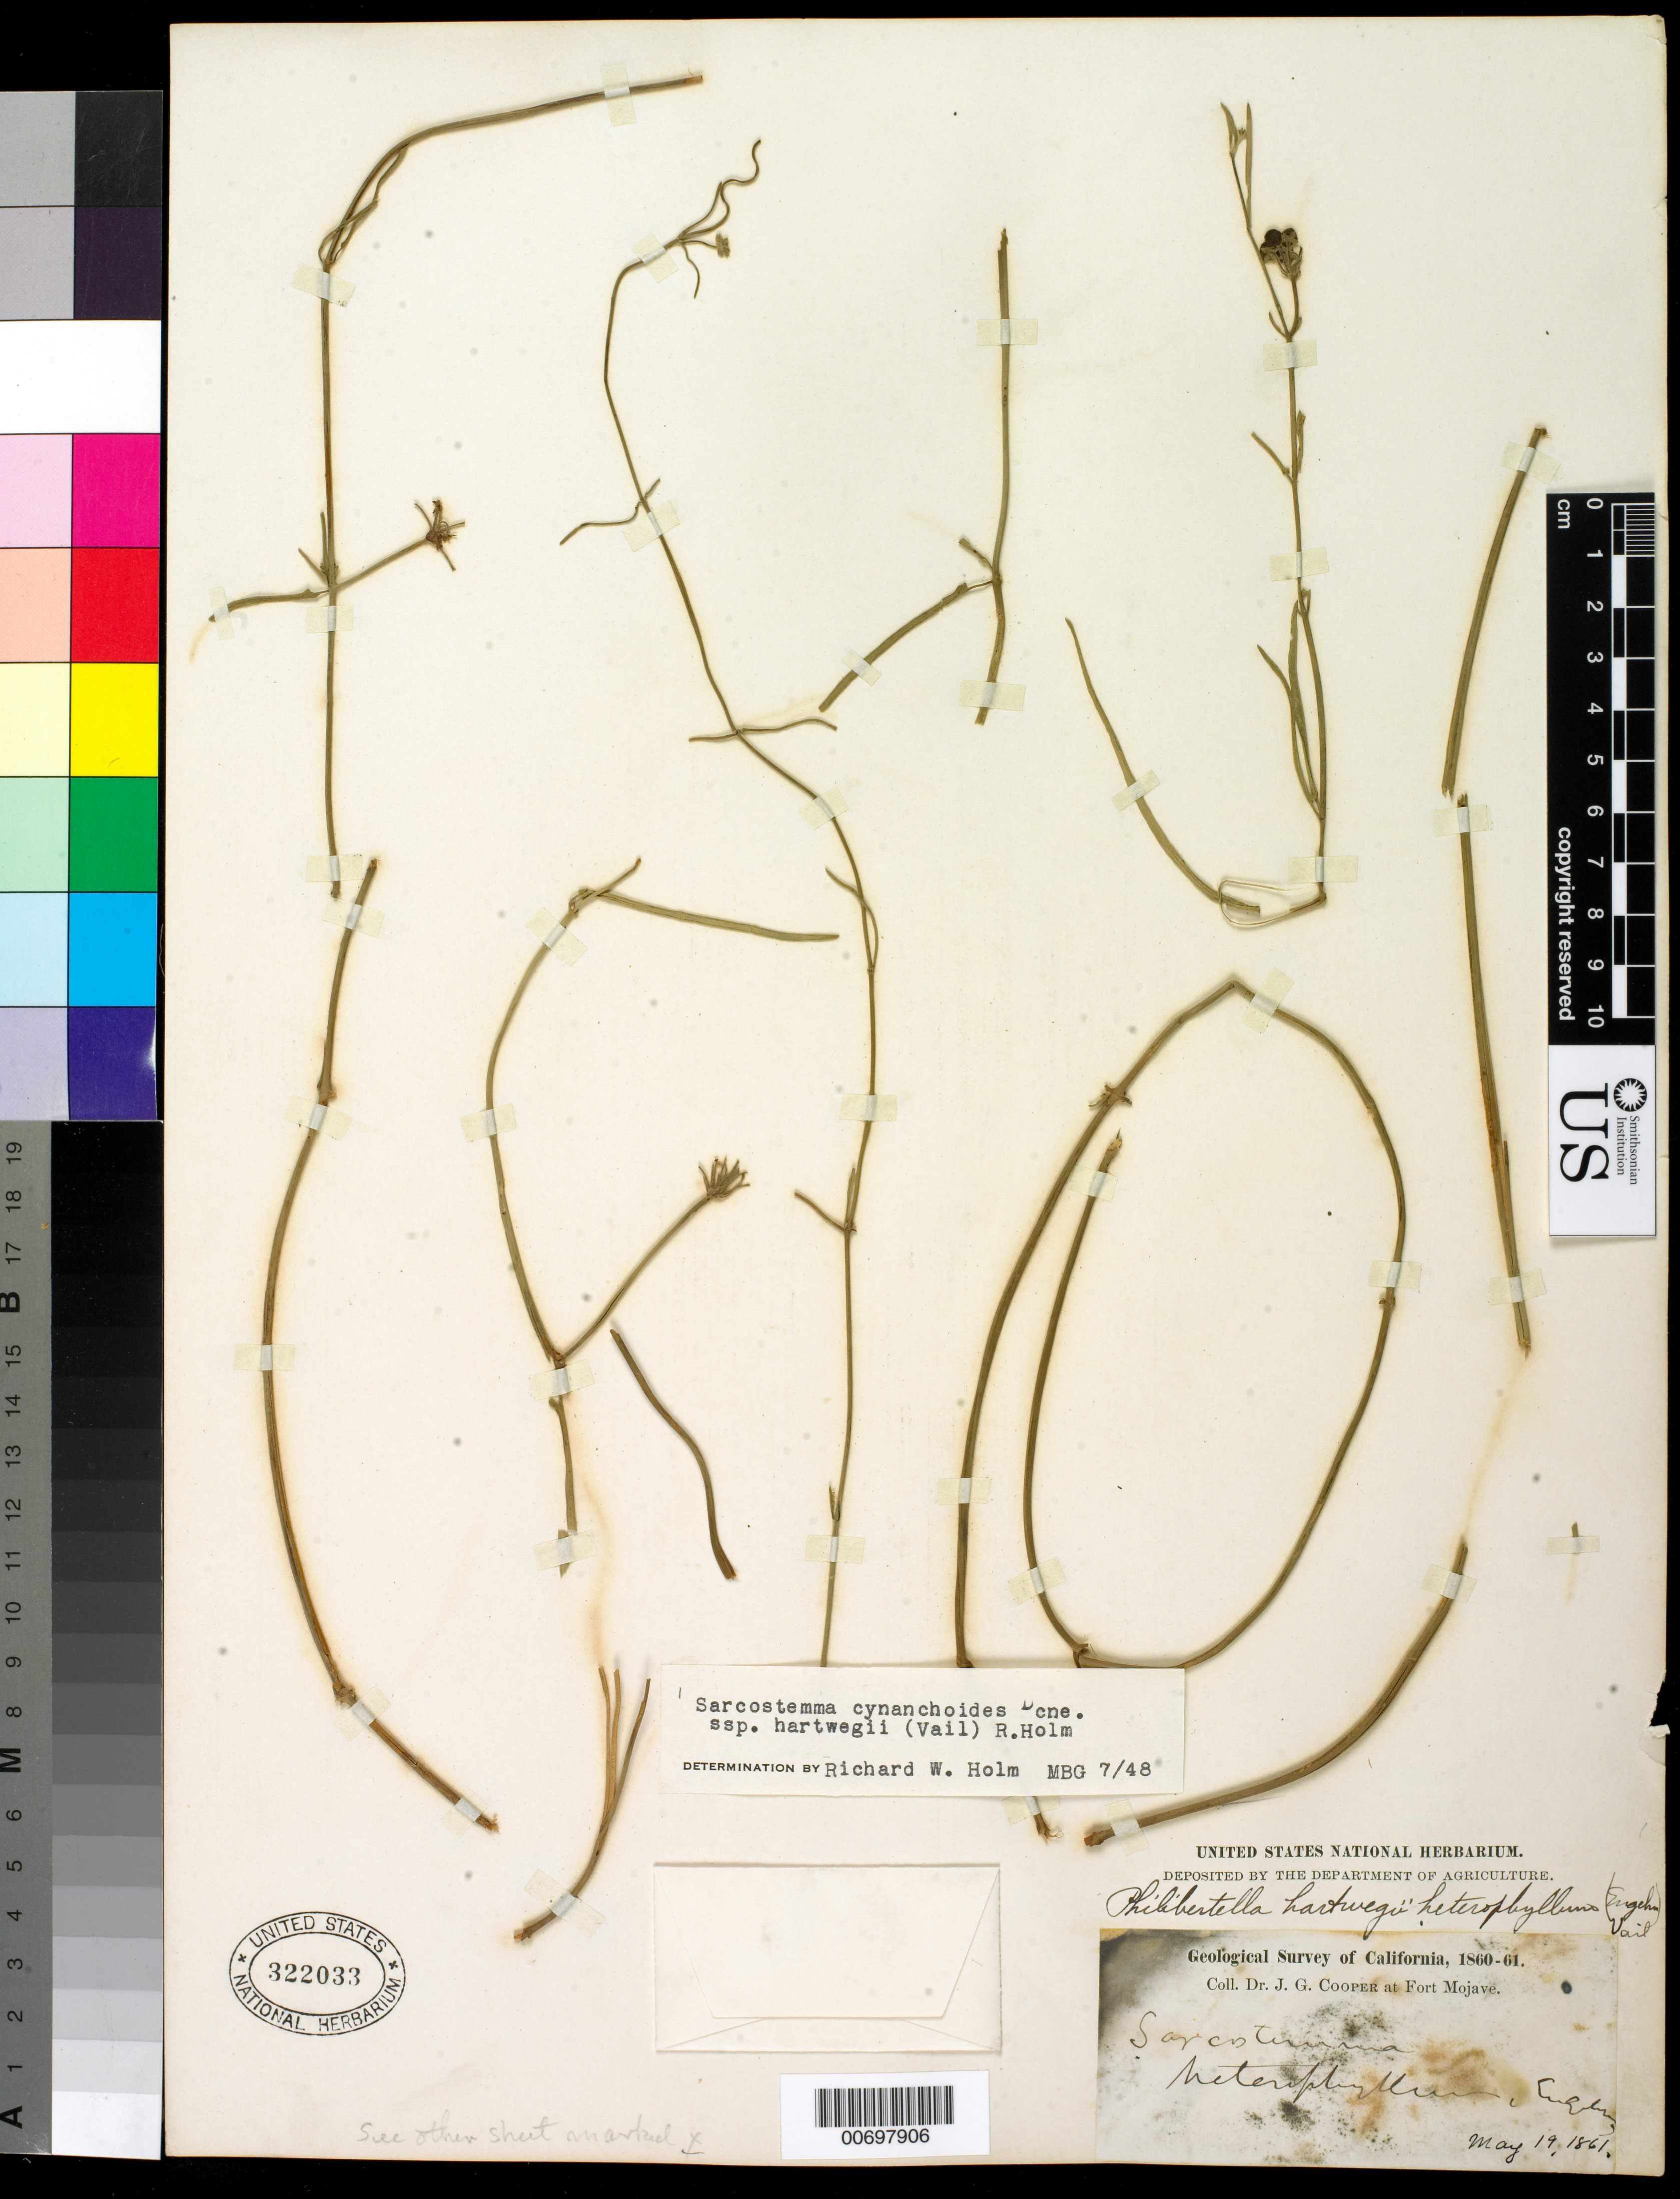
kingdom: Plantae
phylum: Tracheophyta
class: Magnoliopsida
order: Gentianales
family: Apocynaceae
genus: Sarcostemma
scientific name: Sarcostemma cynanchoides subsp. hartwegii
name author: Done.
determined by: Holm, R. W., (MO), Missouri Botanical Garden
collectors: J. G. Cooper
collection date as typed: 19 May 1861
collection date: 1861-05-19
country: United States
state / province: California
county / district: San Bernardino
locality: At Fort Mojave.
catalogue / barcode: US 322033